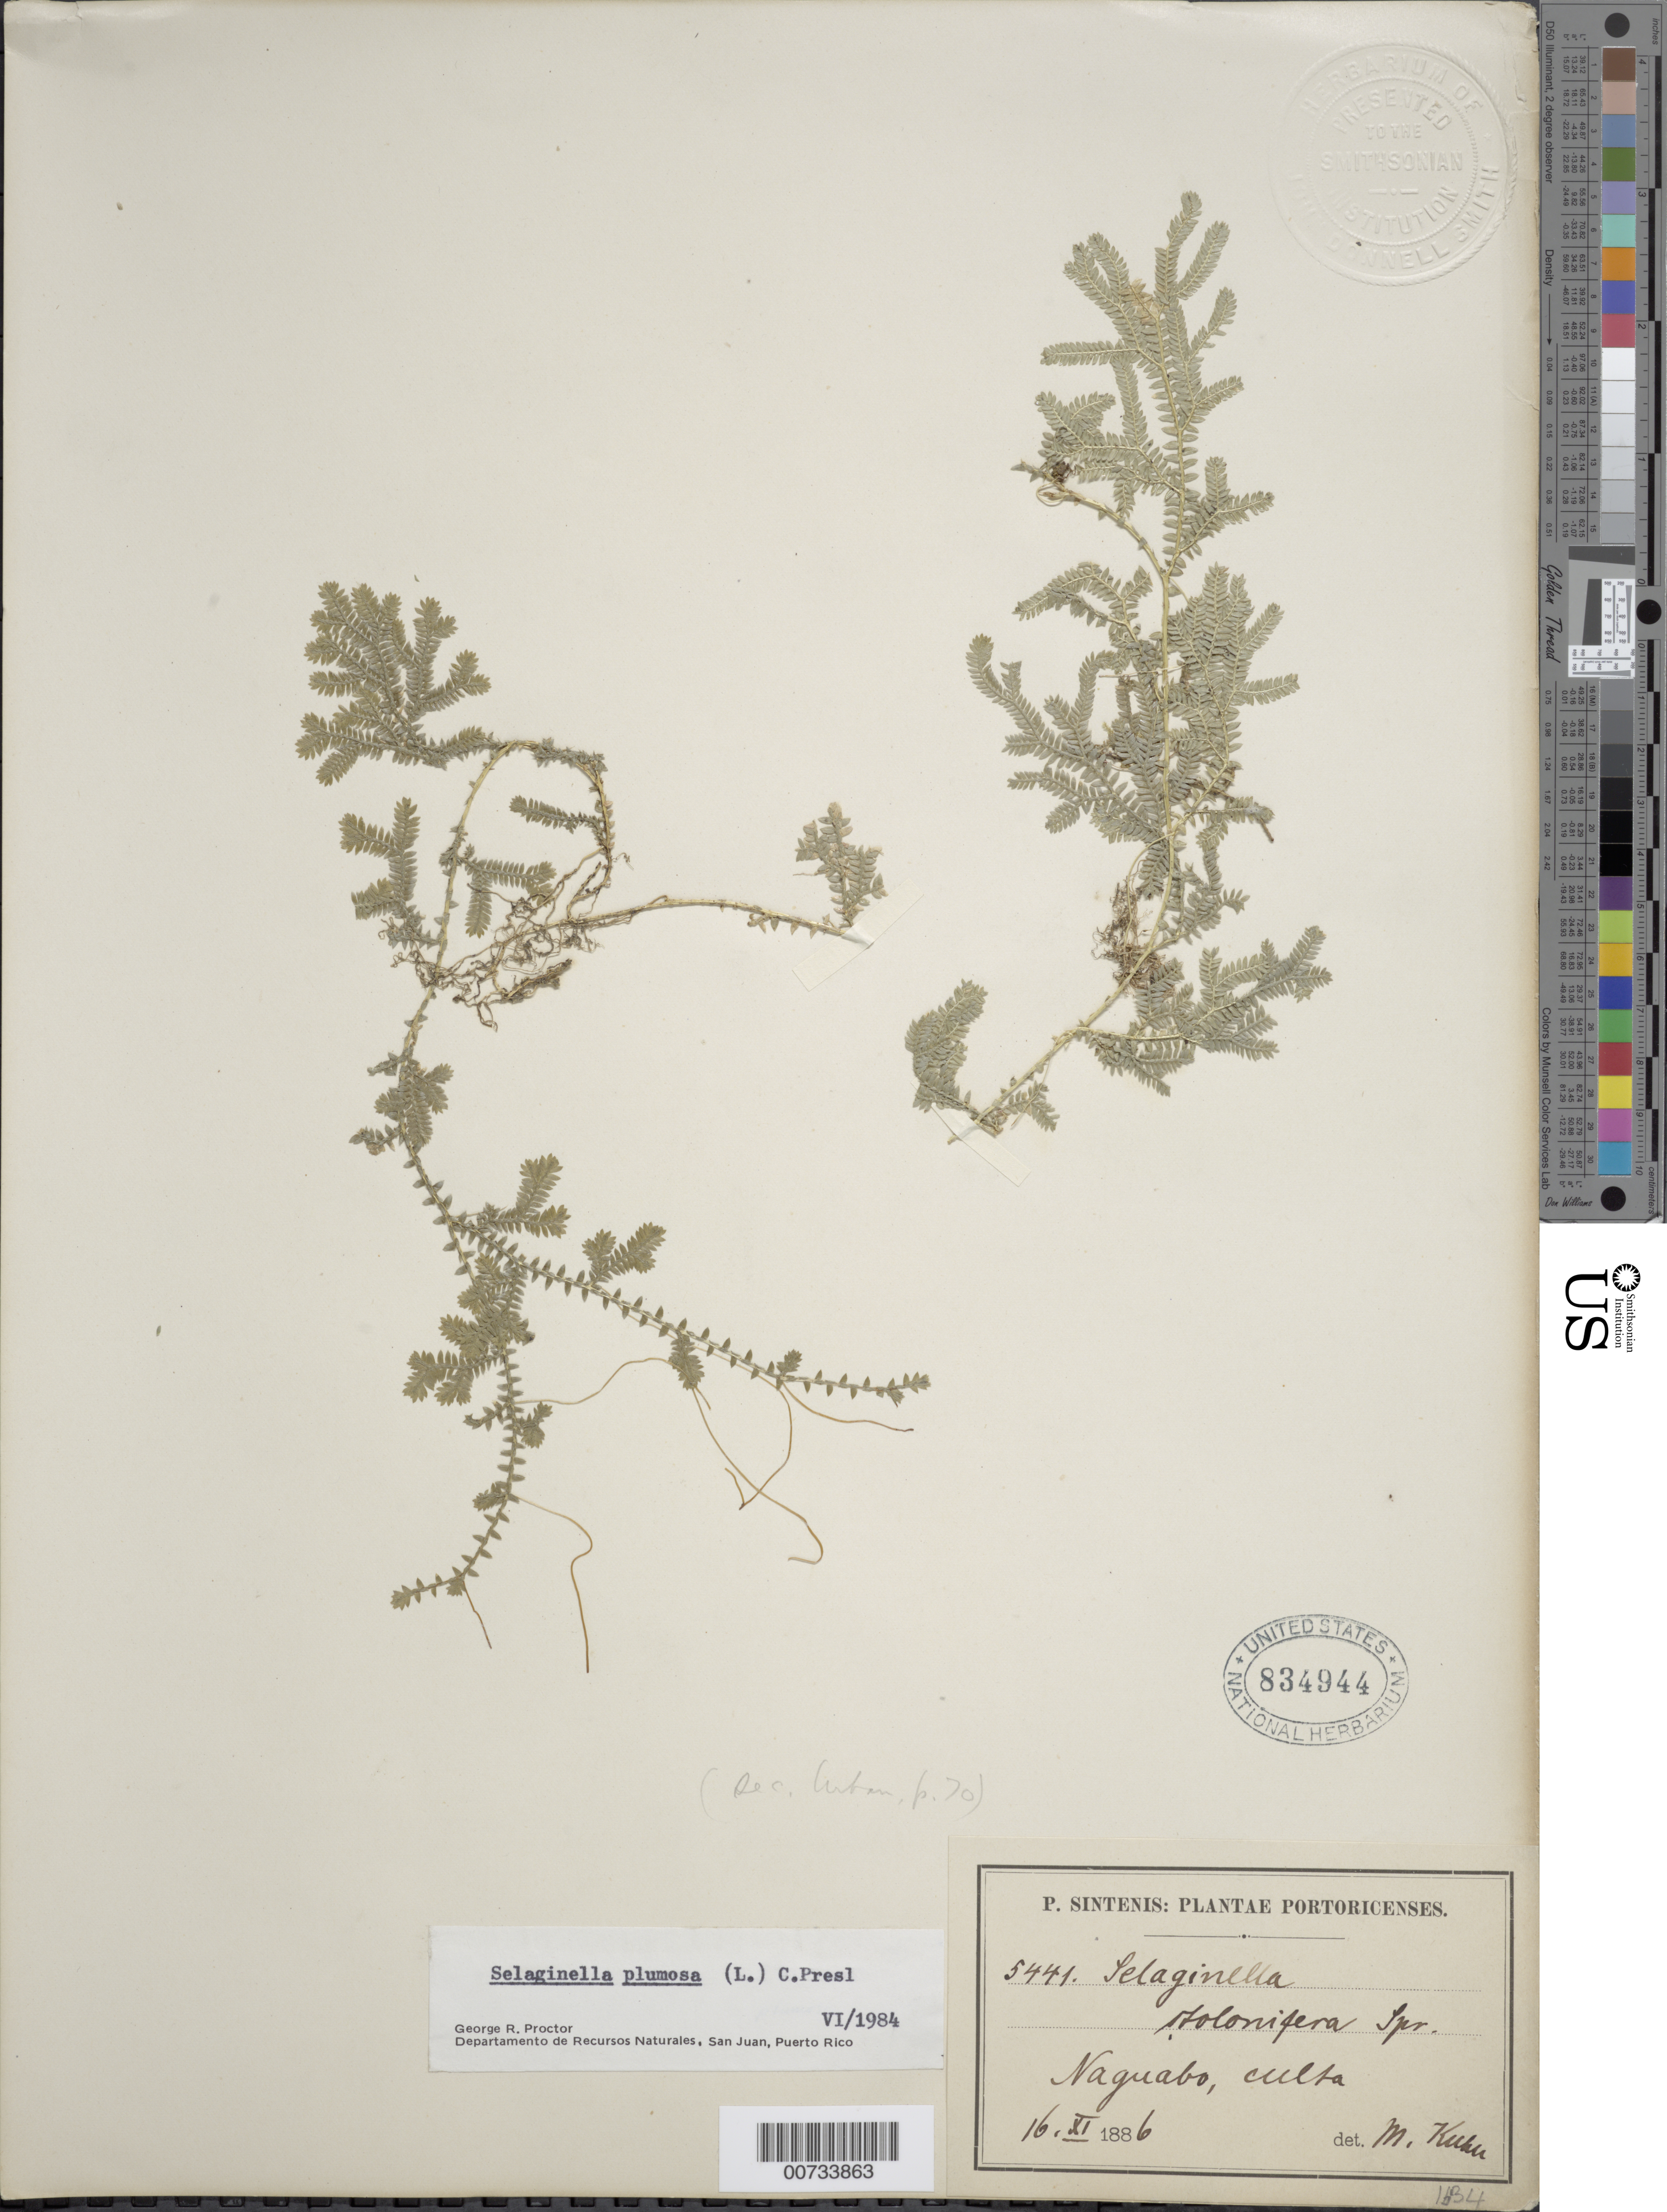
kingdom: Plantae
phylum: Tracheophyta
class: Lycopodiopsida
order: Selaginellales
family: Selaginellaceae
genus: Selaginella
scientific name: Selaginella plumosa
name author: (L.) C. Presl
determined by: Proctor, G. R.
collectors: P. Sintenis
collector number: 5441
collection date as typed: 16 Nov 1886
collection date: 1886-11-16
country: Puerto Rico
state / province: Naguabo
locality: Naguabo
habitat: Culta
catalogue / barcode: US 834944